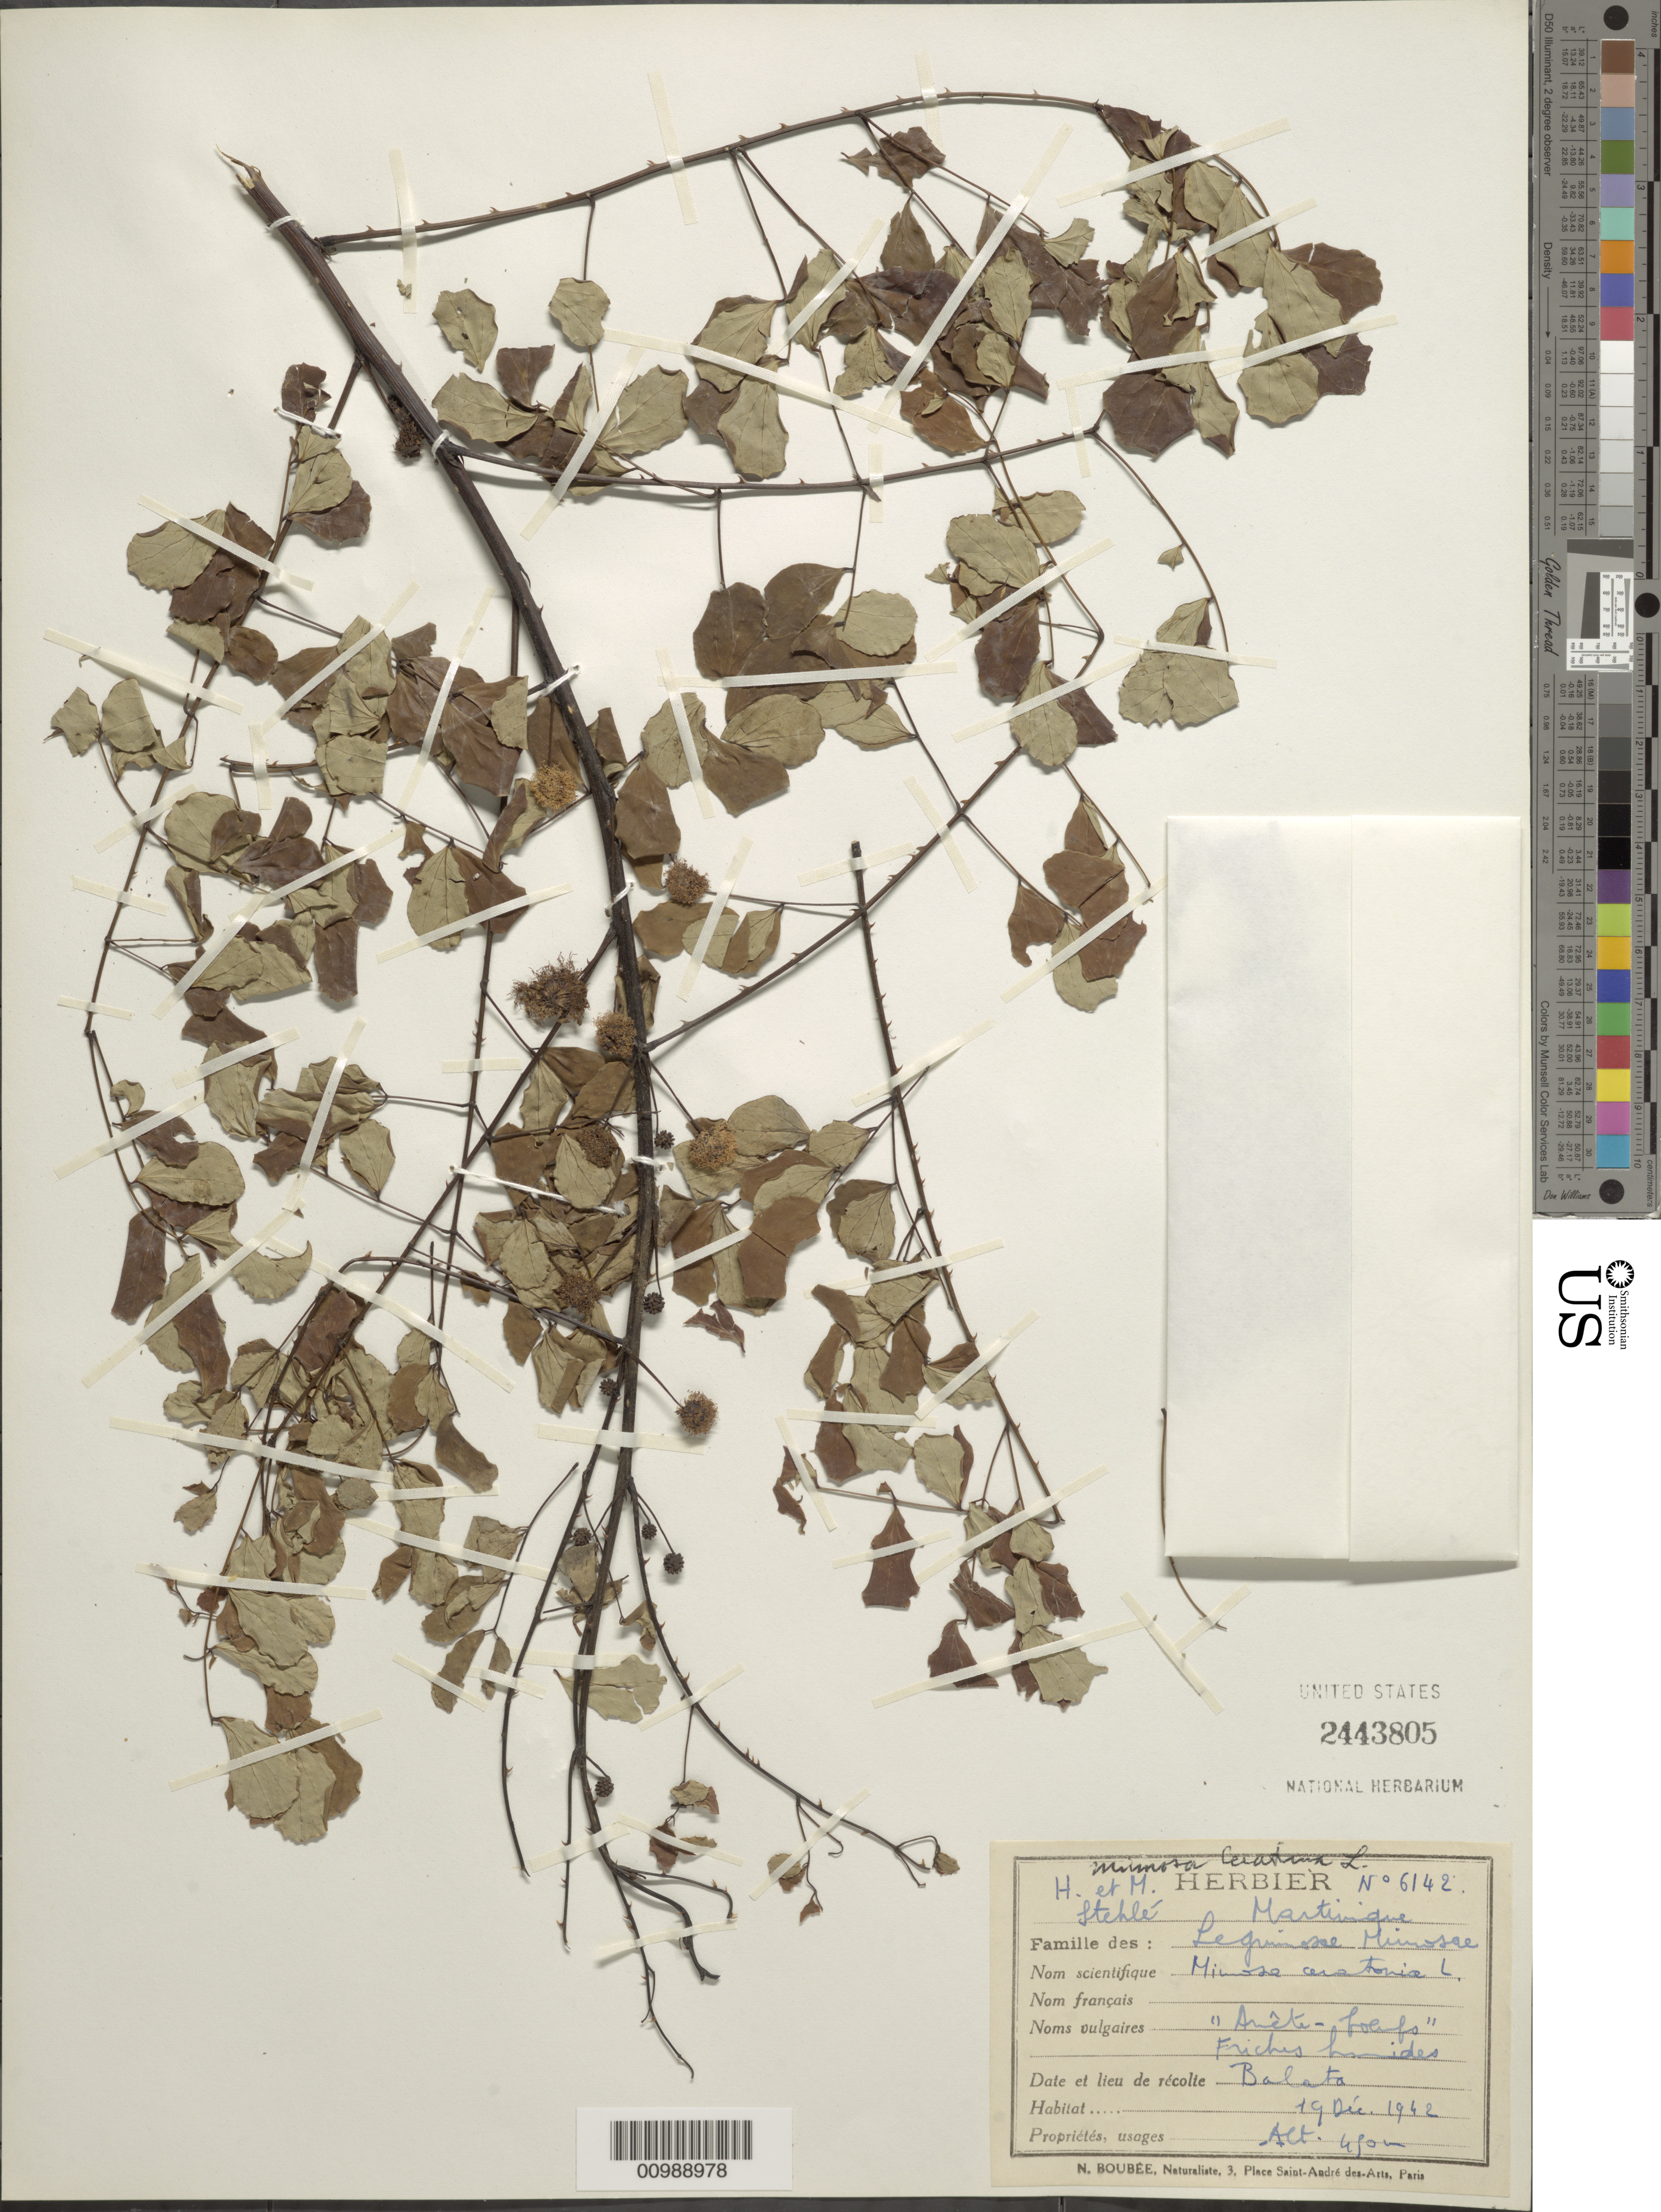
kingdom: Plantae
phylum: Tracheophyta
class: Magnoliopsida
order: Fabales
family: Fabaceae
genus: Mimosa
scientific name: Mimosa ceratonia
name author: L.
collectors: H. Stehlé & M. Stehlé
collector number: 6142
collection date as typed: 19 Dec 1942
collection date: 1942-12-19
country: Martinique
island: Martinique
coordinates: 0 N, 0 E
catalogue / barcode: US 2443805